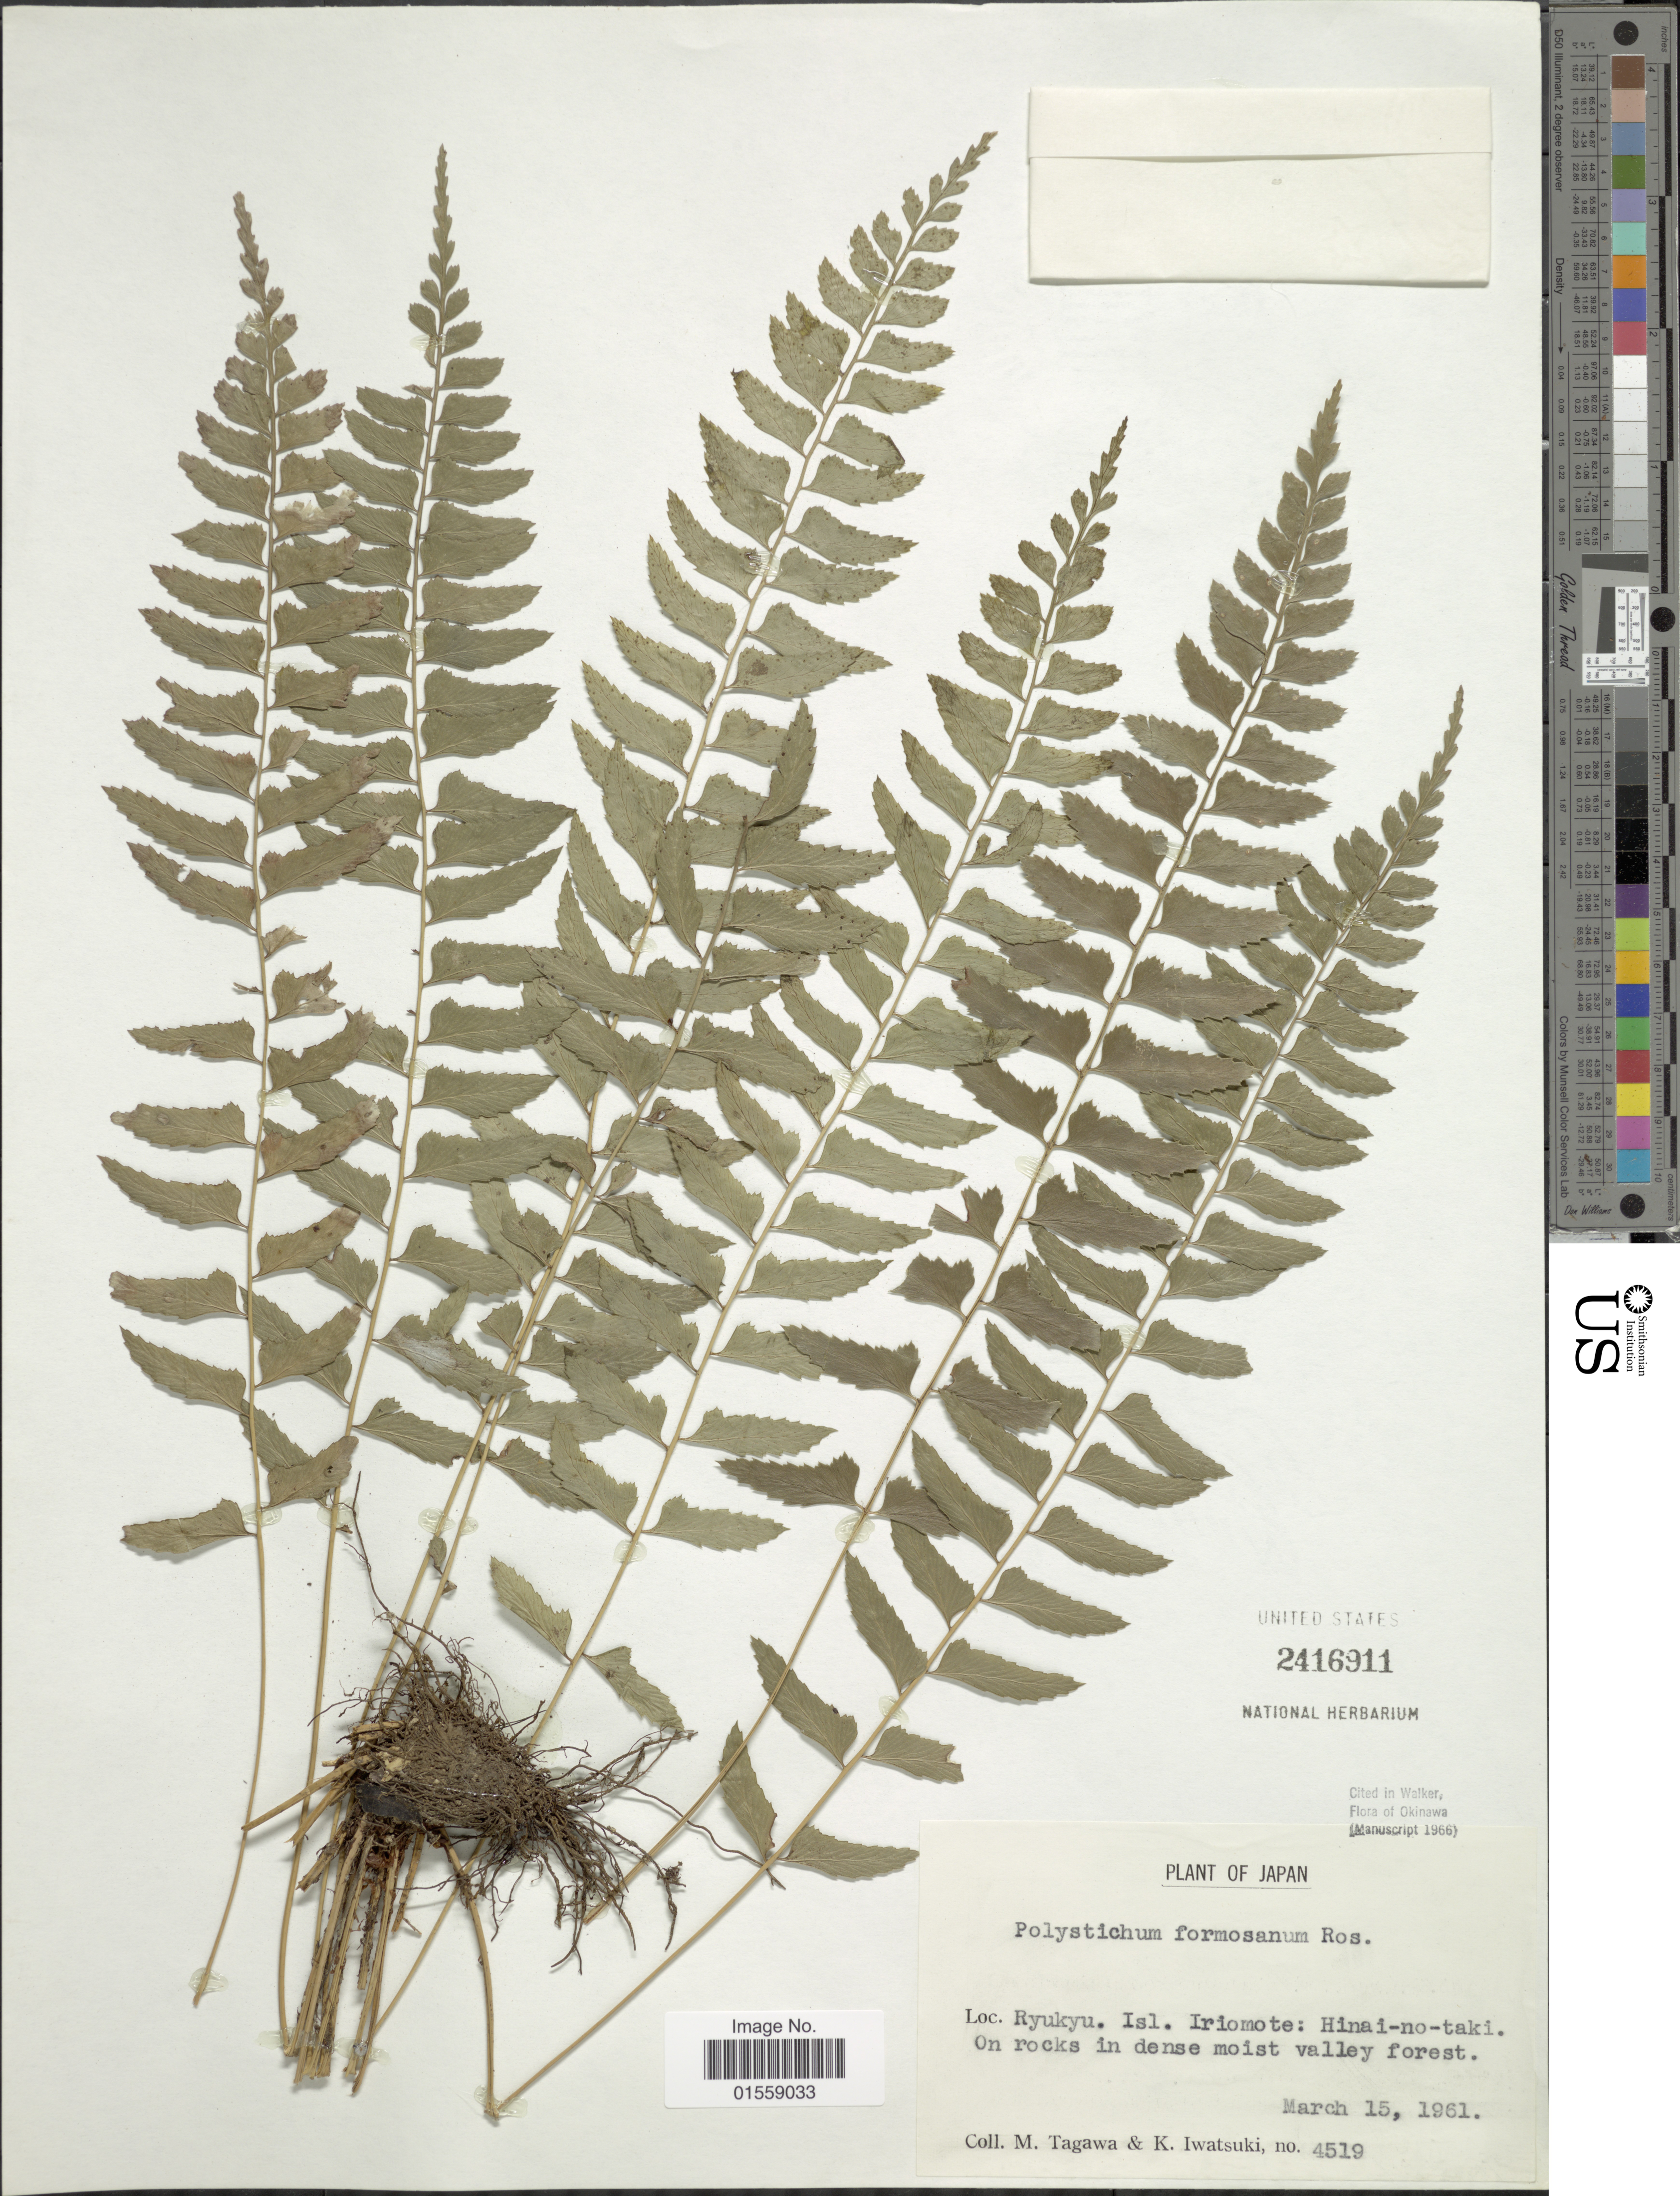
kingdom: Plantae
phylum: Tracheophyta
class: Polypodiopsida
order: Polypodiales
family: Dryopteridaceae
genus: Polystichum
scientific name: Polystichum formosanum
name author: Rosenst.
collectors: M. Tagawa & K. Iwatsuki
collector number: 4519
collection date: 1961-03-15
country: Japan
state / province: Okinawa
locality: Ryukyu, Isl. Iriomote: Hinai-no-taki, on rocks.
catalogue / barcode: US 2416911